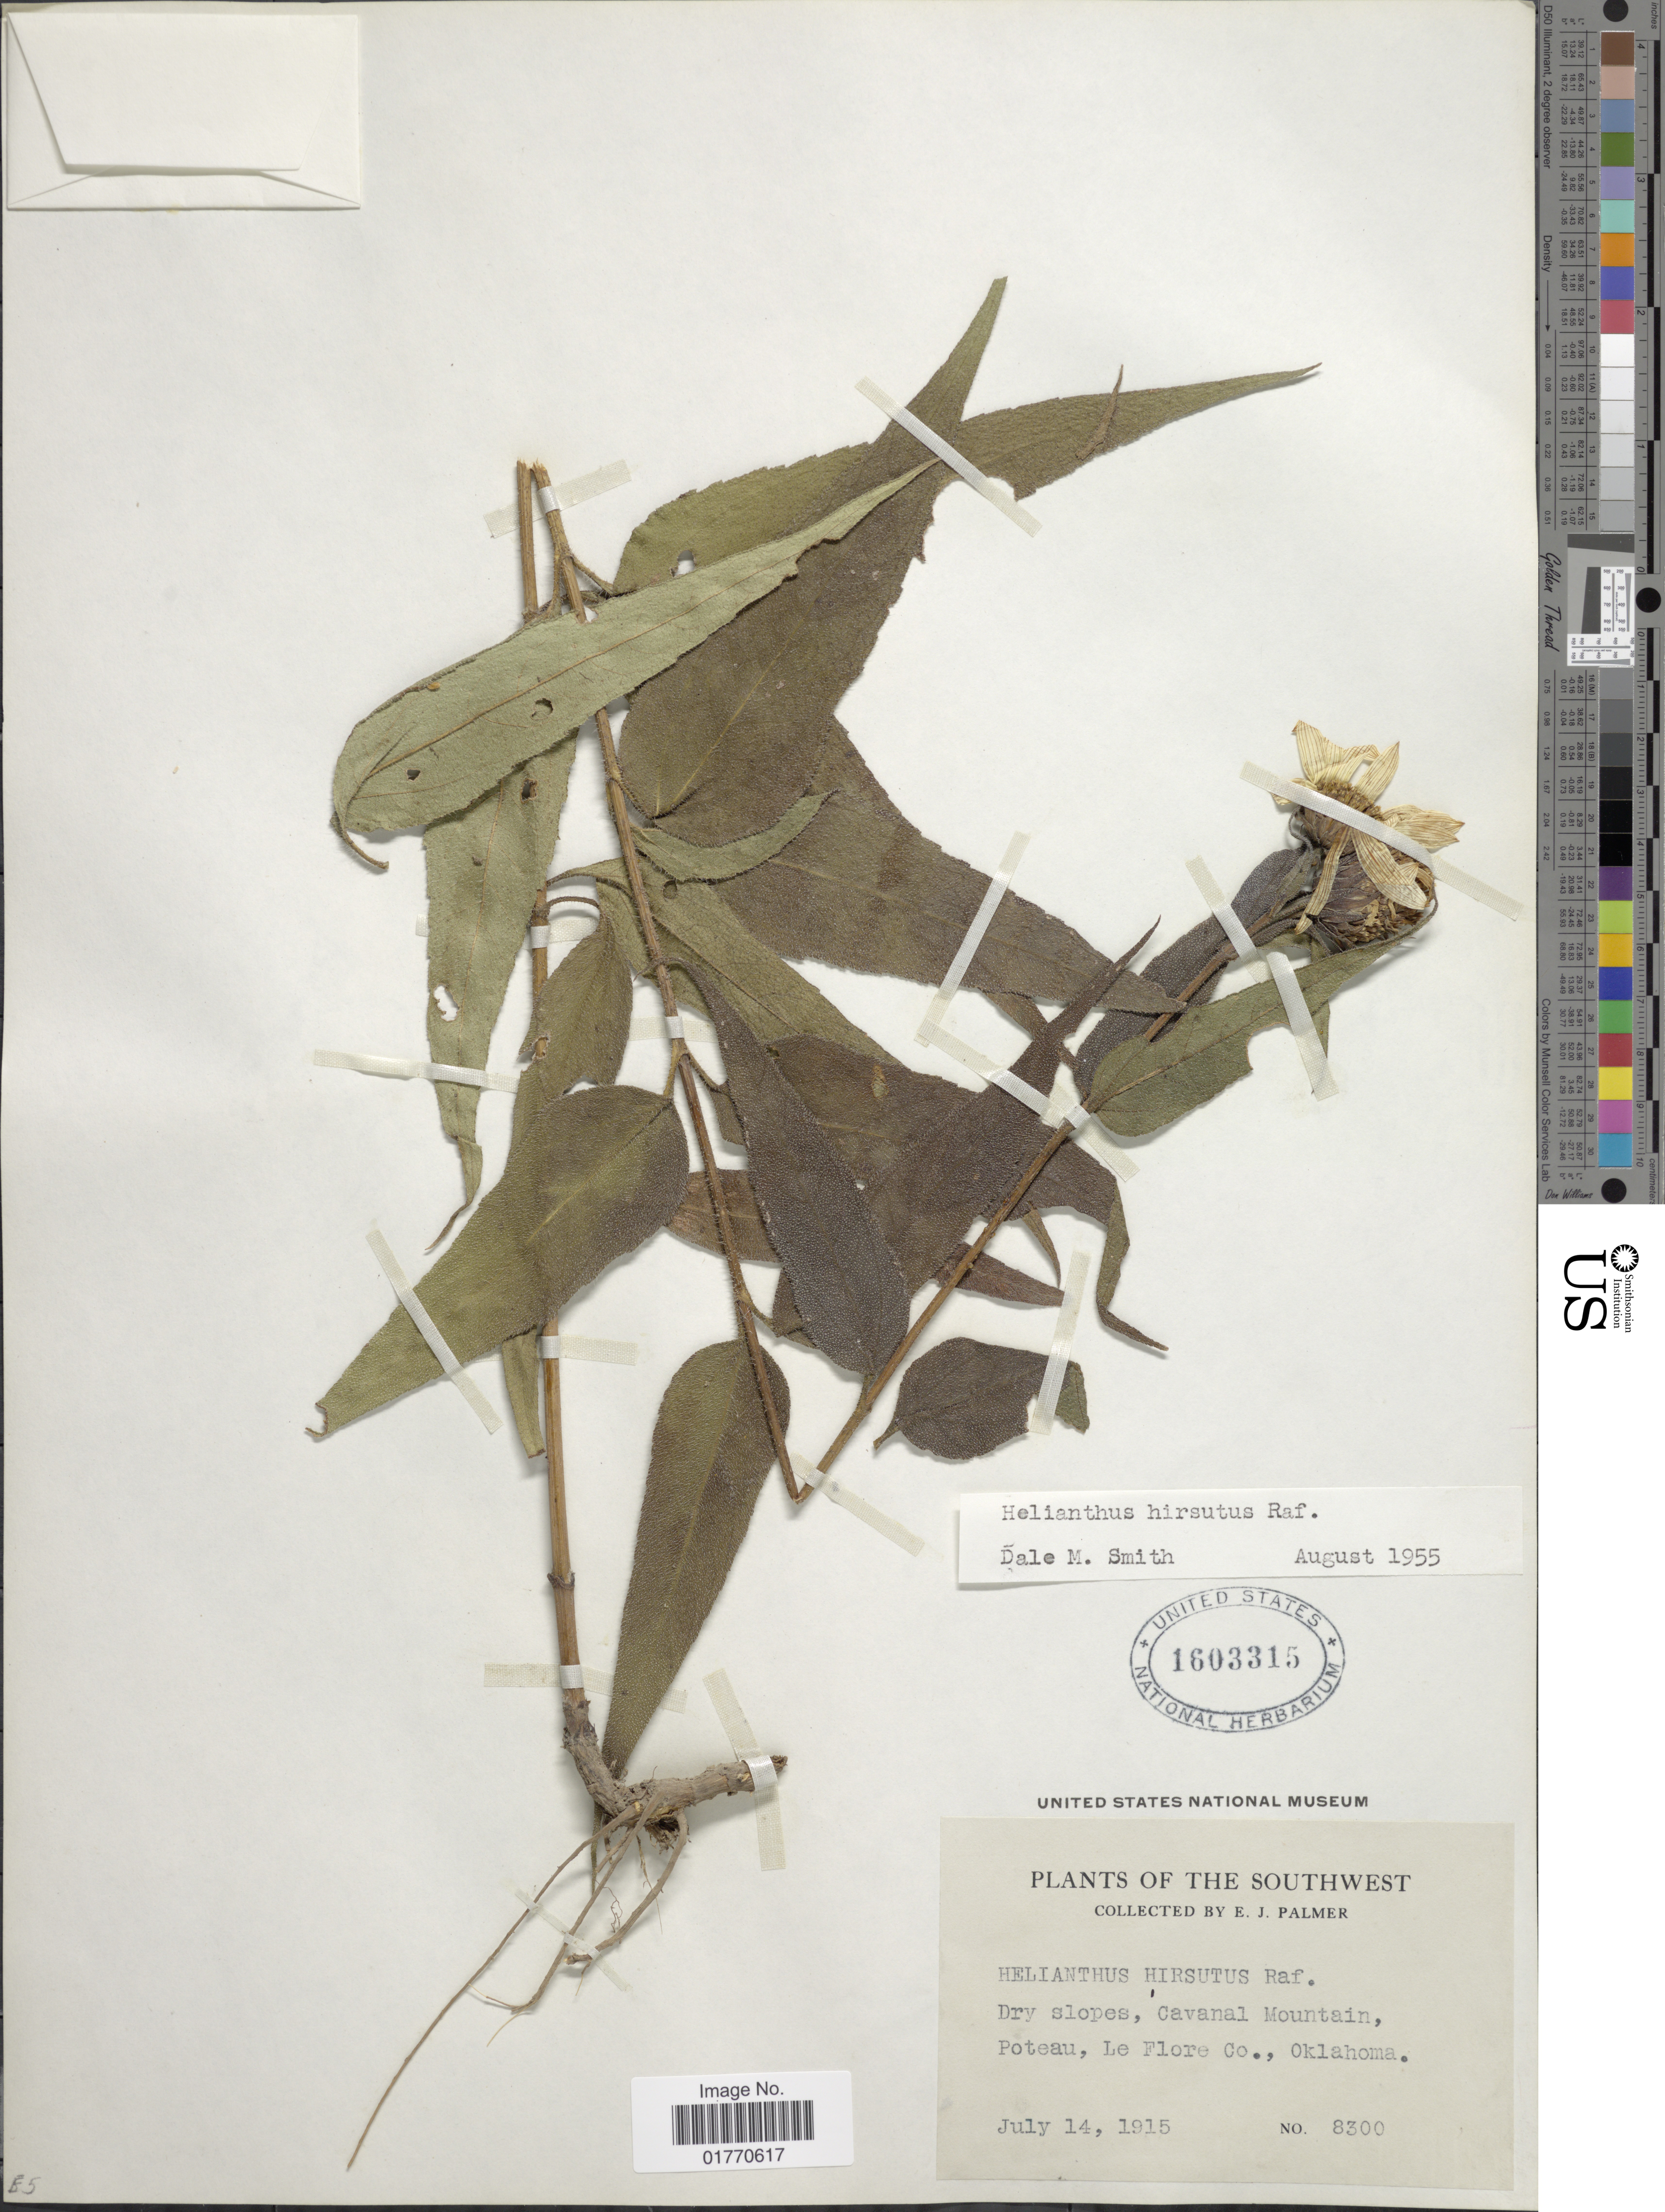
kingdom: Plantae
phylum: Tracheophyta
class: Magnoliopsida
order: Asterales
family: Asteraceae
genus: Helianthus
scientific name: Helianthus hirsutus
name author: Raf.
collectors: E. J. Palmer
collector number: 8300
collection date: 1915-07-14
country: United States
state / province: Oklahoma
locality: The Southwest, dry slopes, Cavanal Mountain, Poteau, Le Flore Co.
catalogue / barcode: US 1603315